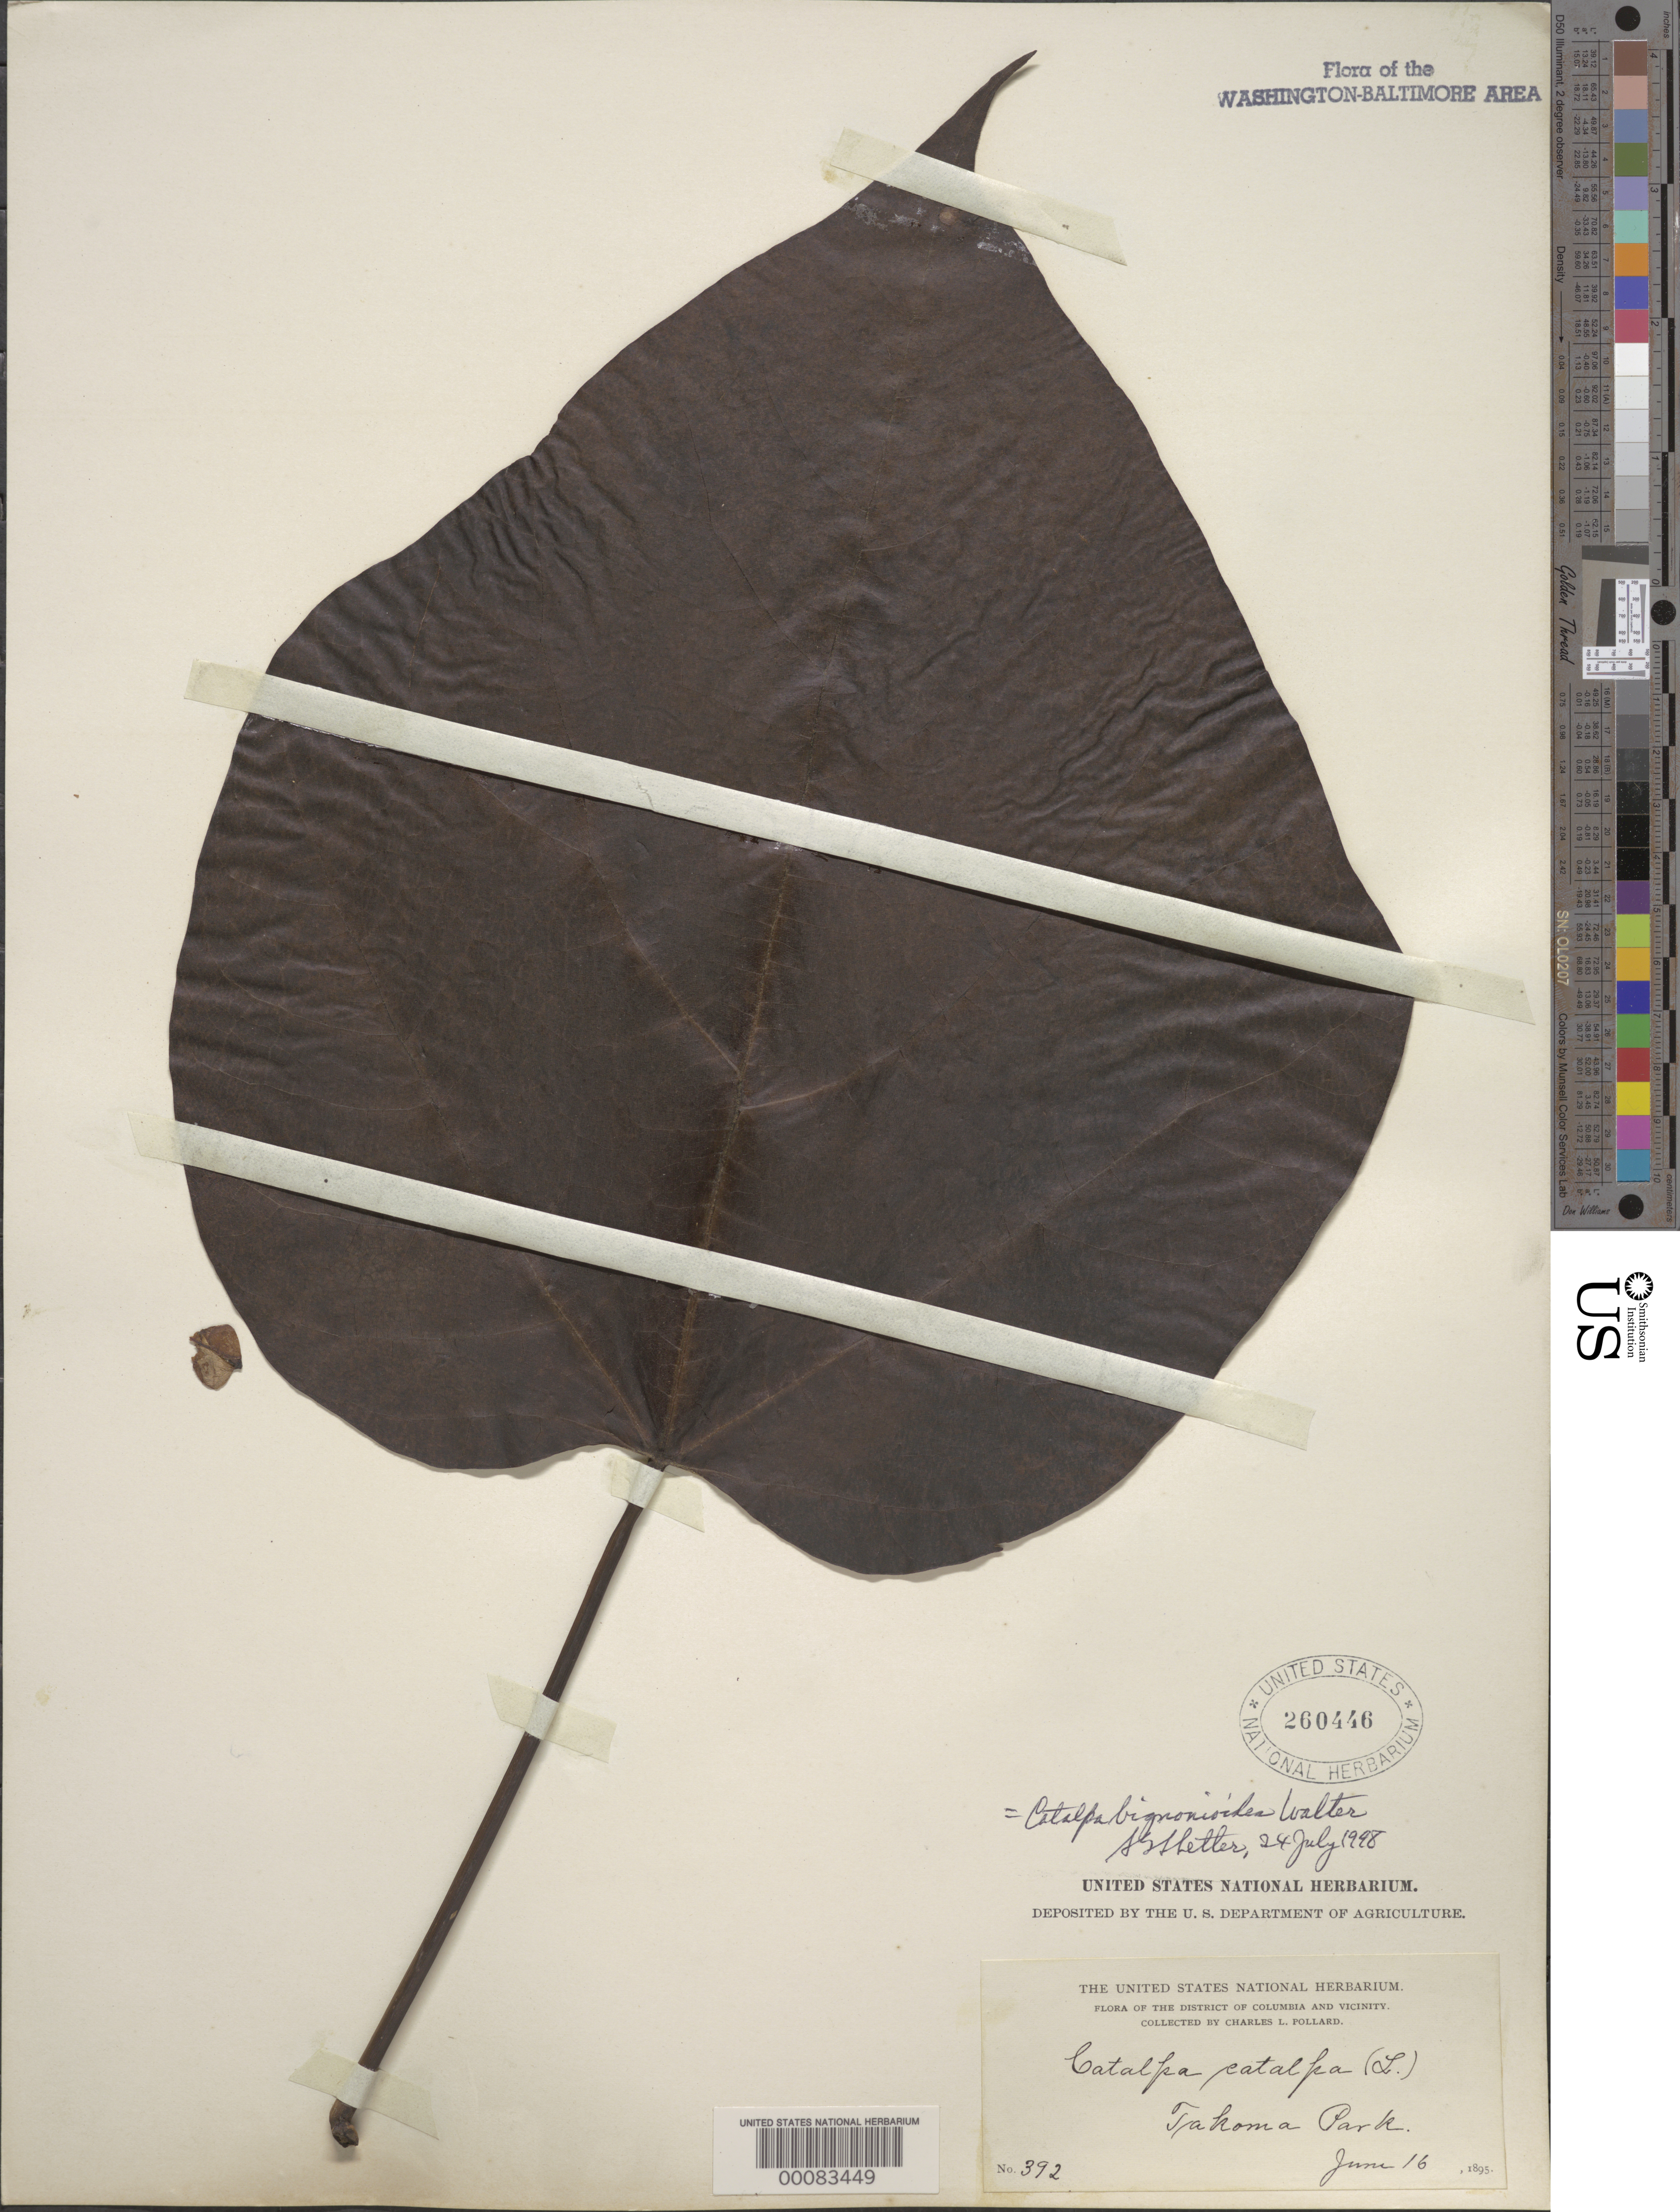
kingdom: Plantae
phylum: Tracheophyta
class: Magnoliopsida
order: Lamiales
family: Bignoniaceae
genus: Catalpa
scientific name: Catalpa bignonioides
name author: Walter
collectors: C. L. Pollard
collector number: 392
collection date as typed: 16 Jun 1895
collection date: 1895-06-16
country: United States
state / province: Maryland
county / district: Montgomery / Prince George's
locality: Takoma Park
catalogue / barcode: US 260446